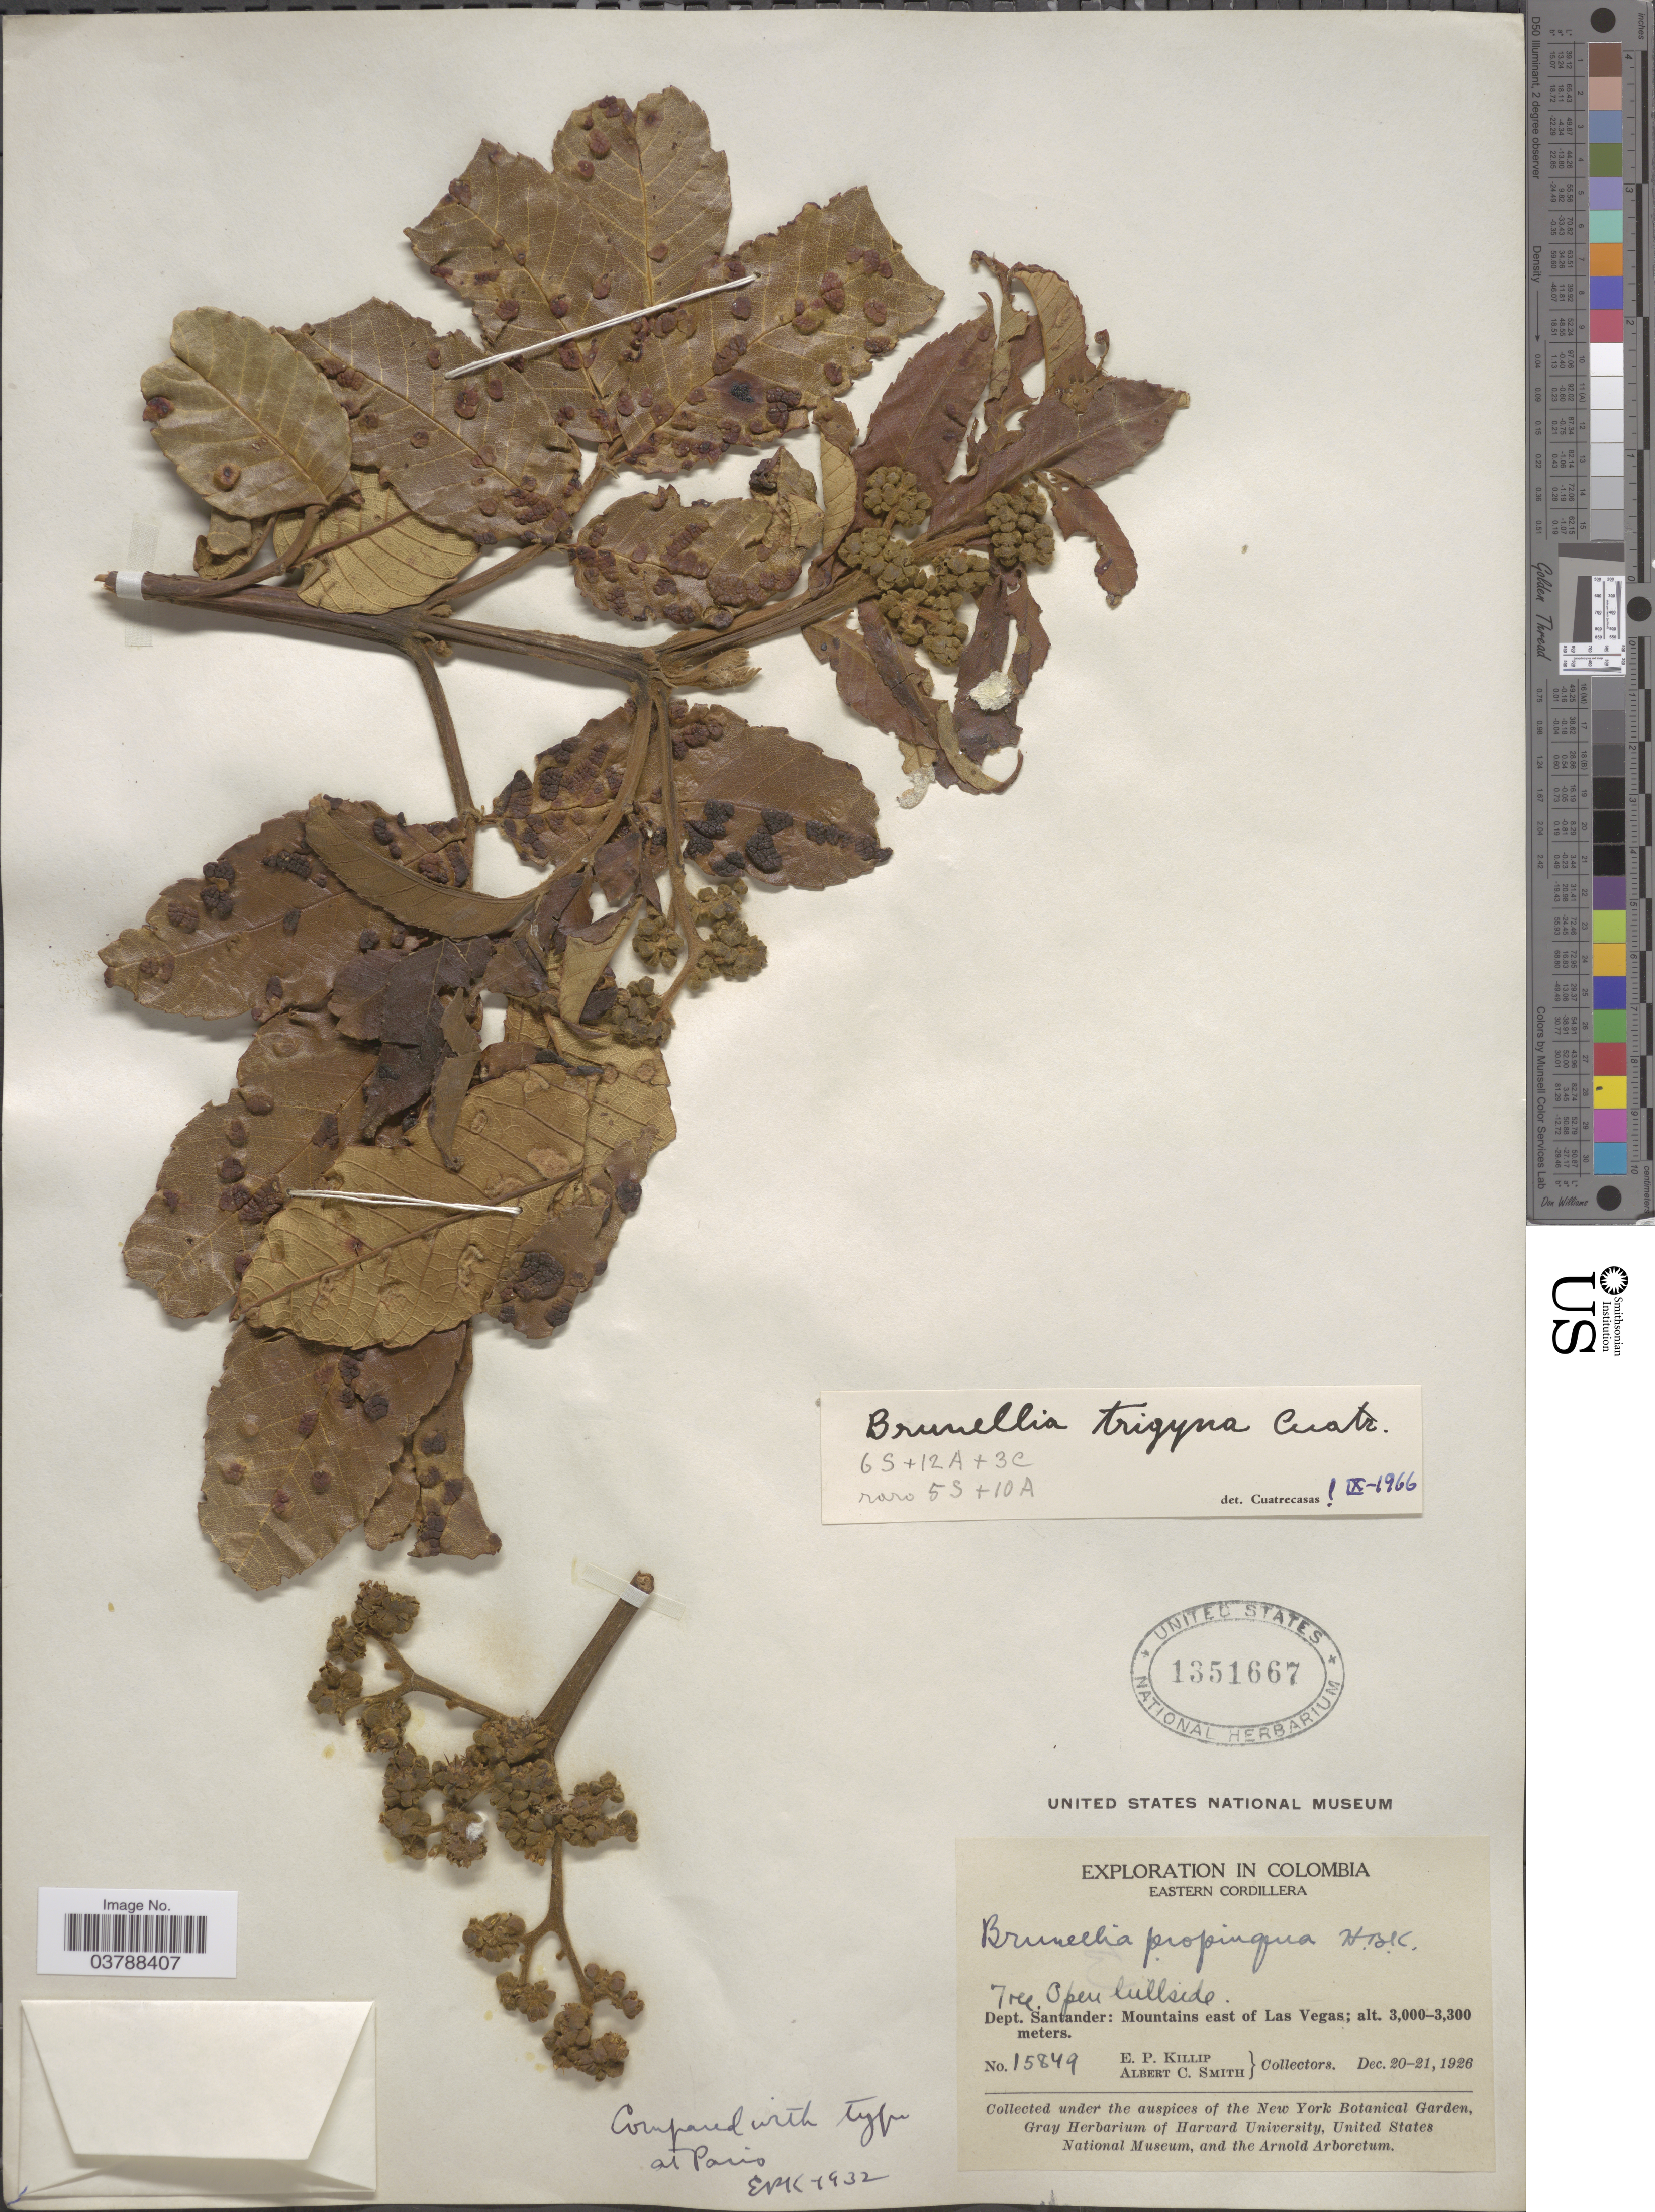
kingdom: Plantae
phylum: Tracheophyta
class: Magnoliopsida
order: Oxalidales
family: Brunelliaceae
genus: Brunellia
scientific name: Brunellia trigyna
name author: Cuatrec.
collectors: E. P. Killip & A. C. Smith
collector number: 15849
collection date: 1926-12-20/1926-12-21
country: Colombia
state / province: Santander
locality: Eastern Cordillera. Dept. Santander. Mountains east of Las Vegas.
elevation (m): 3000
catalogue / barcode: US 1351667